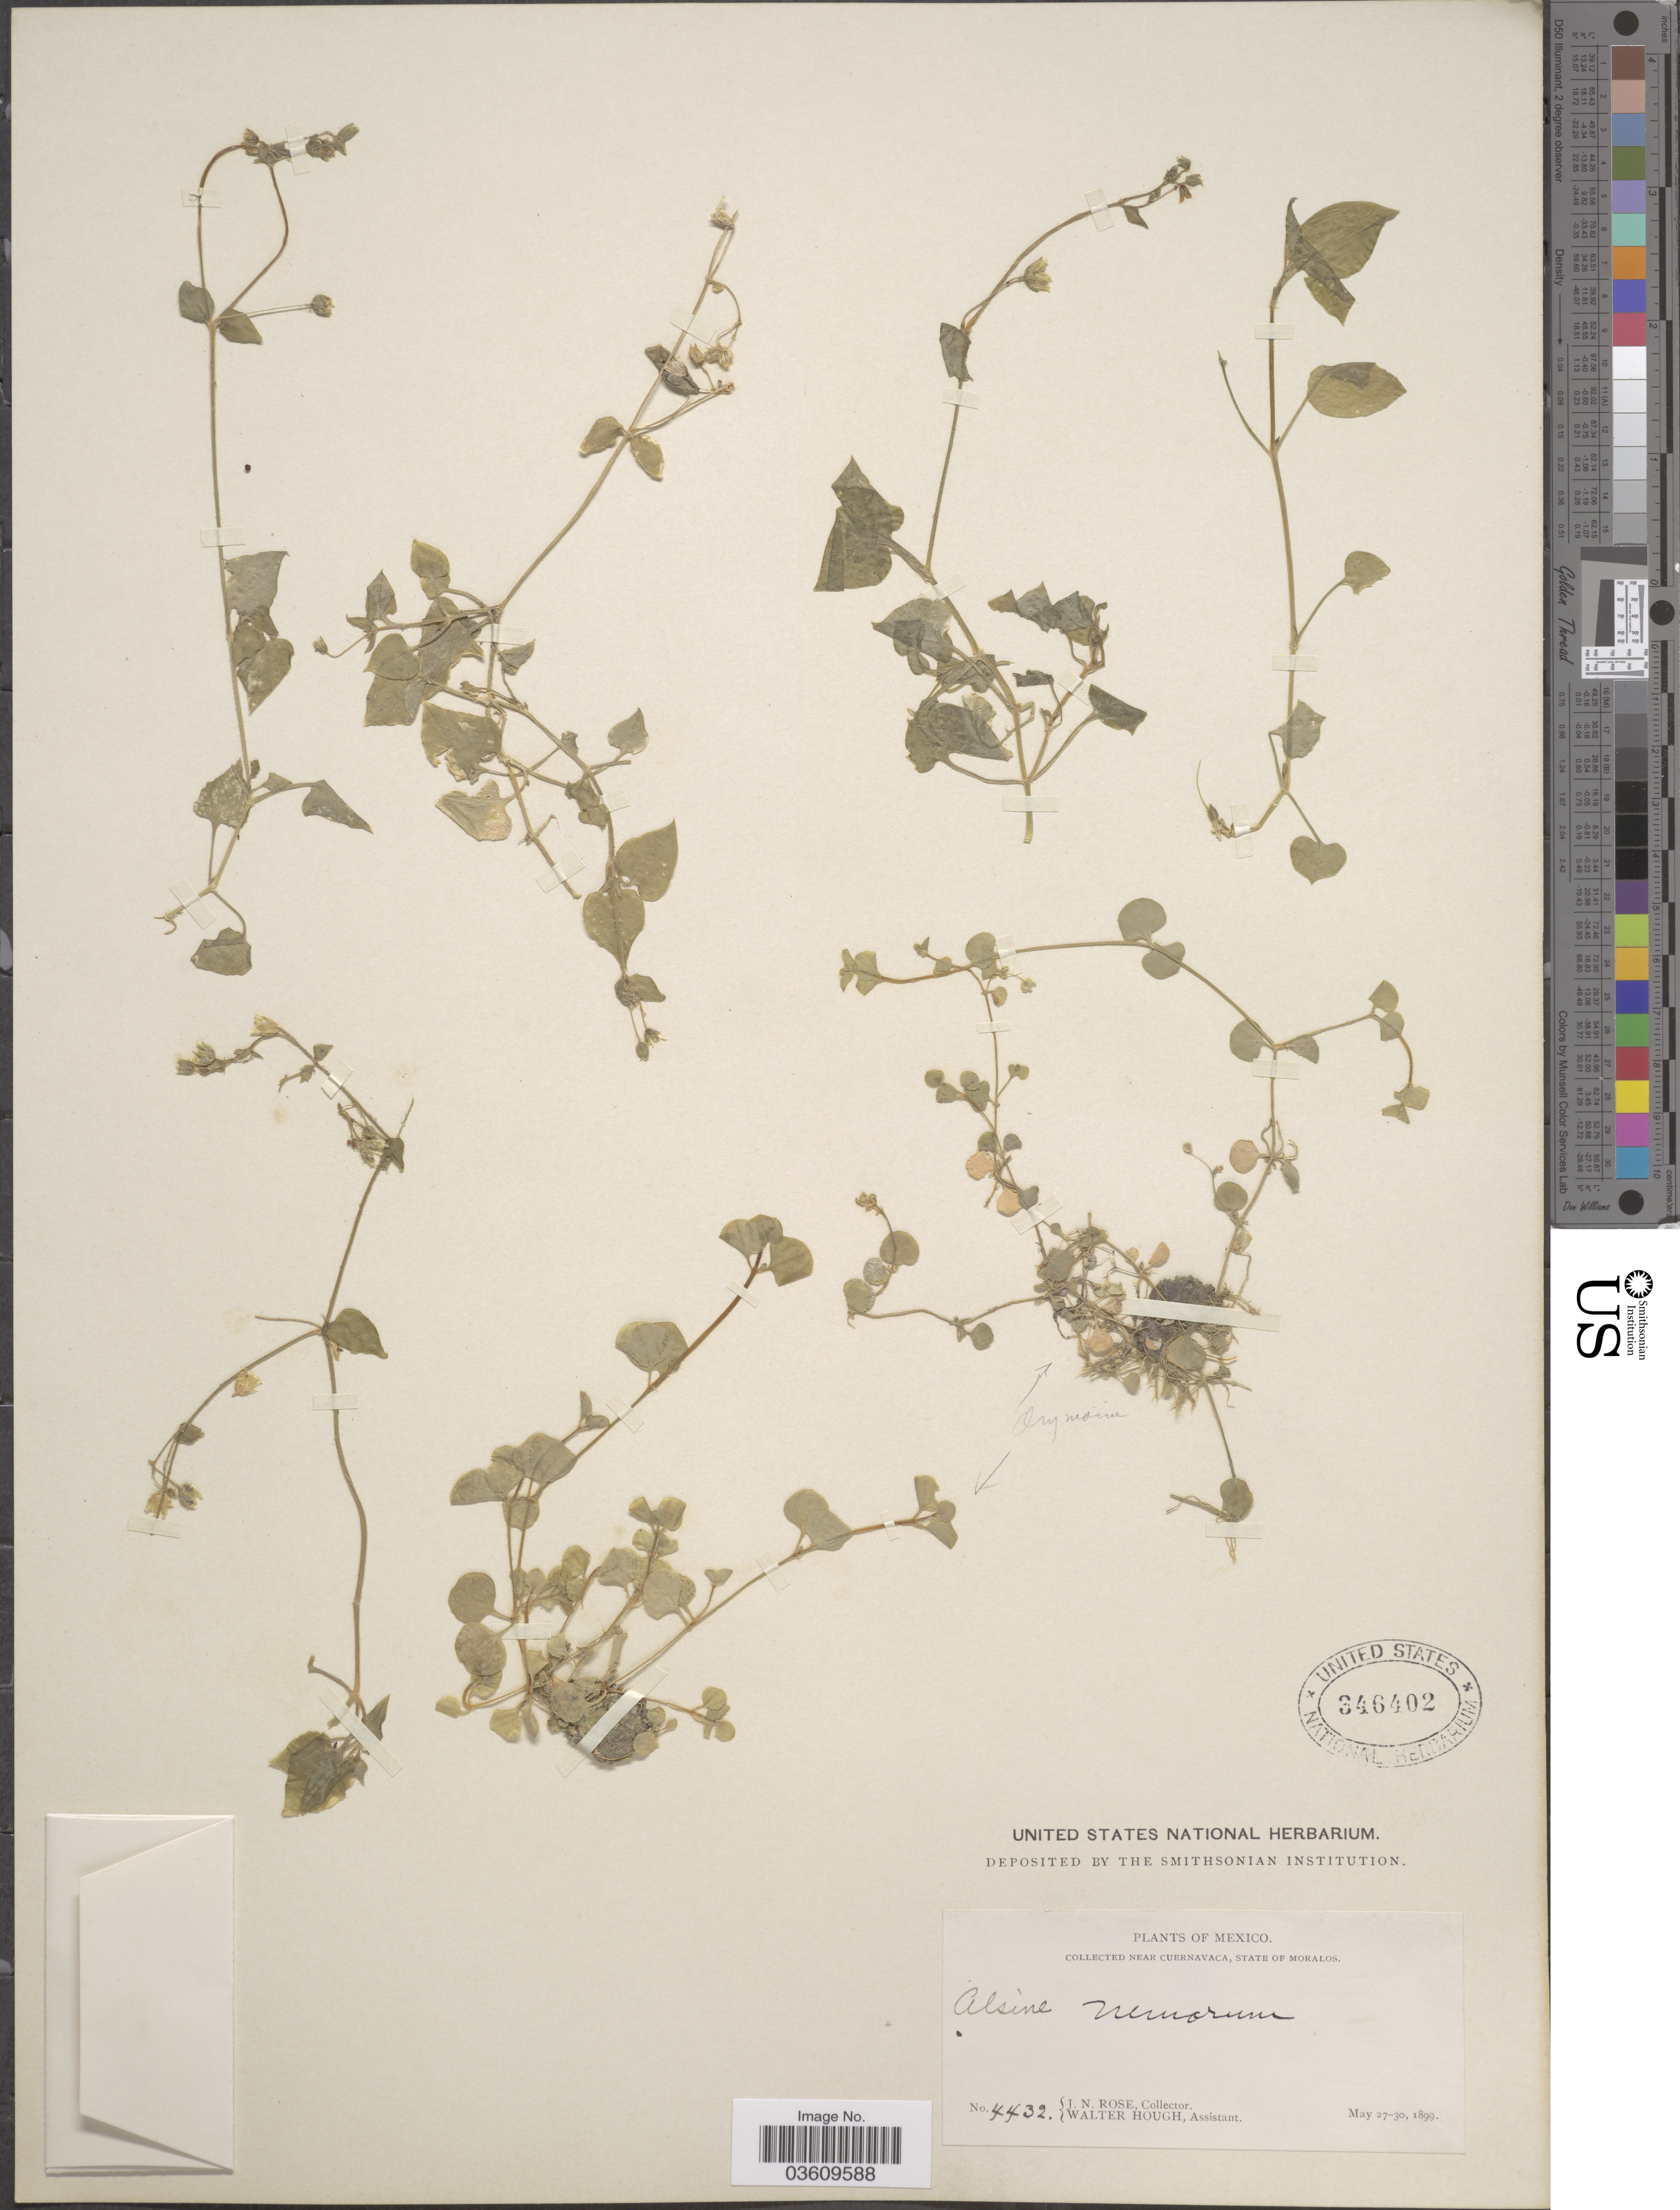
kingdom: Plantae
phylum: Tracheophyta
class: Magnoliopsida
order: Caryophyllales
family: Caryophyllaceae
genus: Stellaria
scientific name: Stellaria cuspidata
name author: Willd. ex Schltdl.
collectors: J. N. Rose & W. Hough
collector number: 4432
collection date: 1899-05-27/1899-05-30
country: Mexico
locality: Near Cuernavaca, State of Moralos.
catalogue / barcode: US 346402